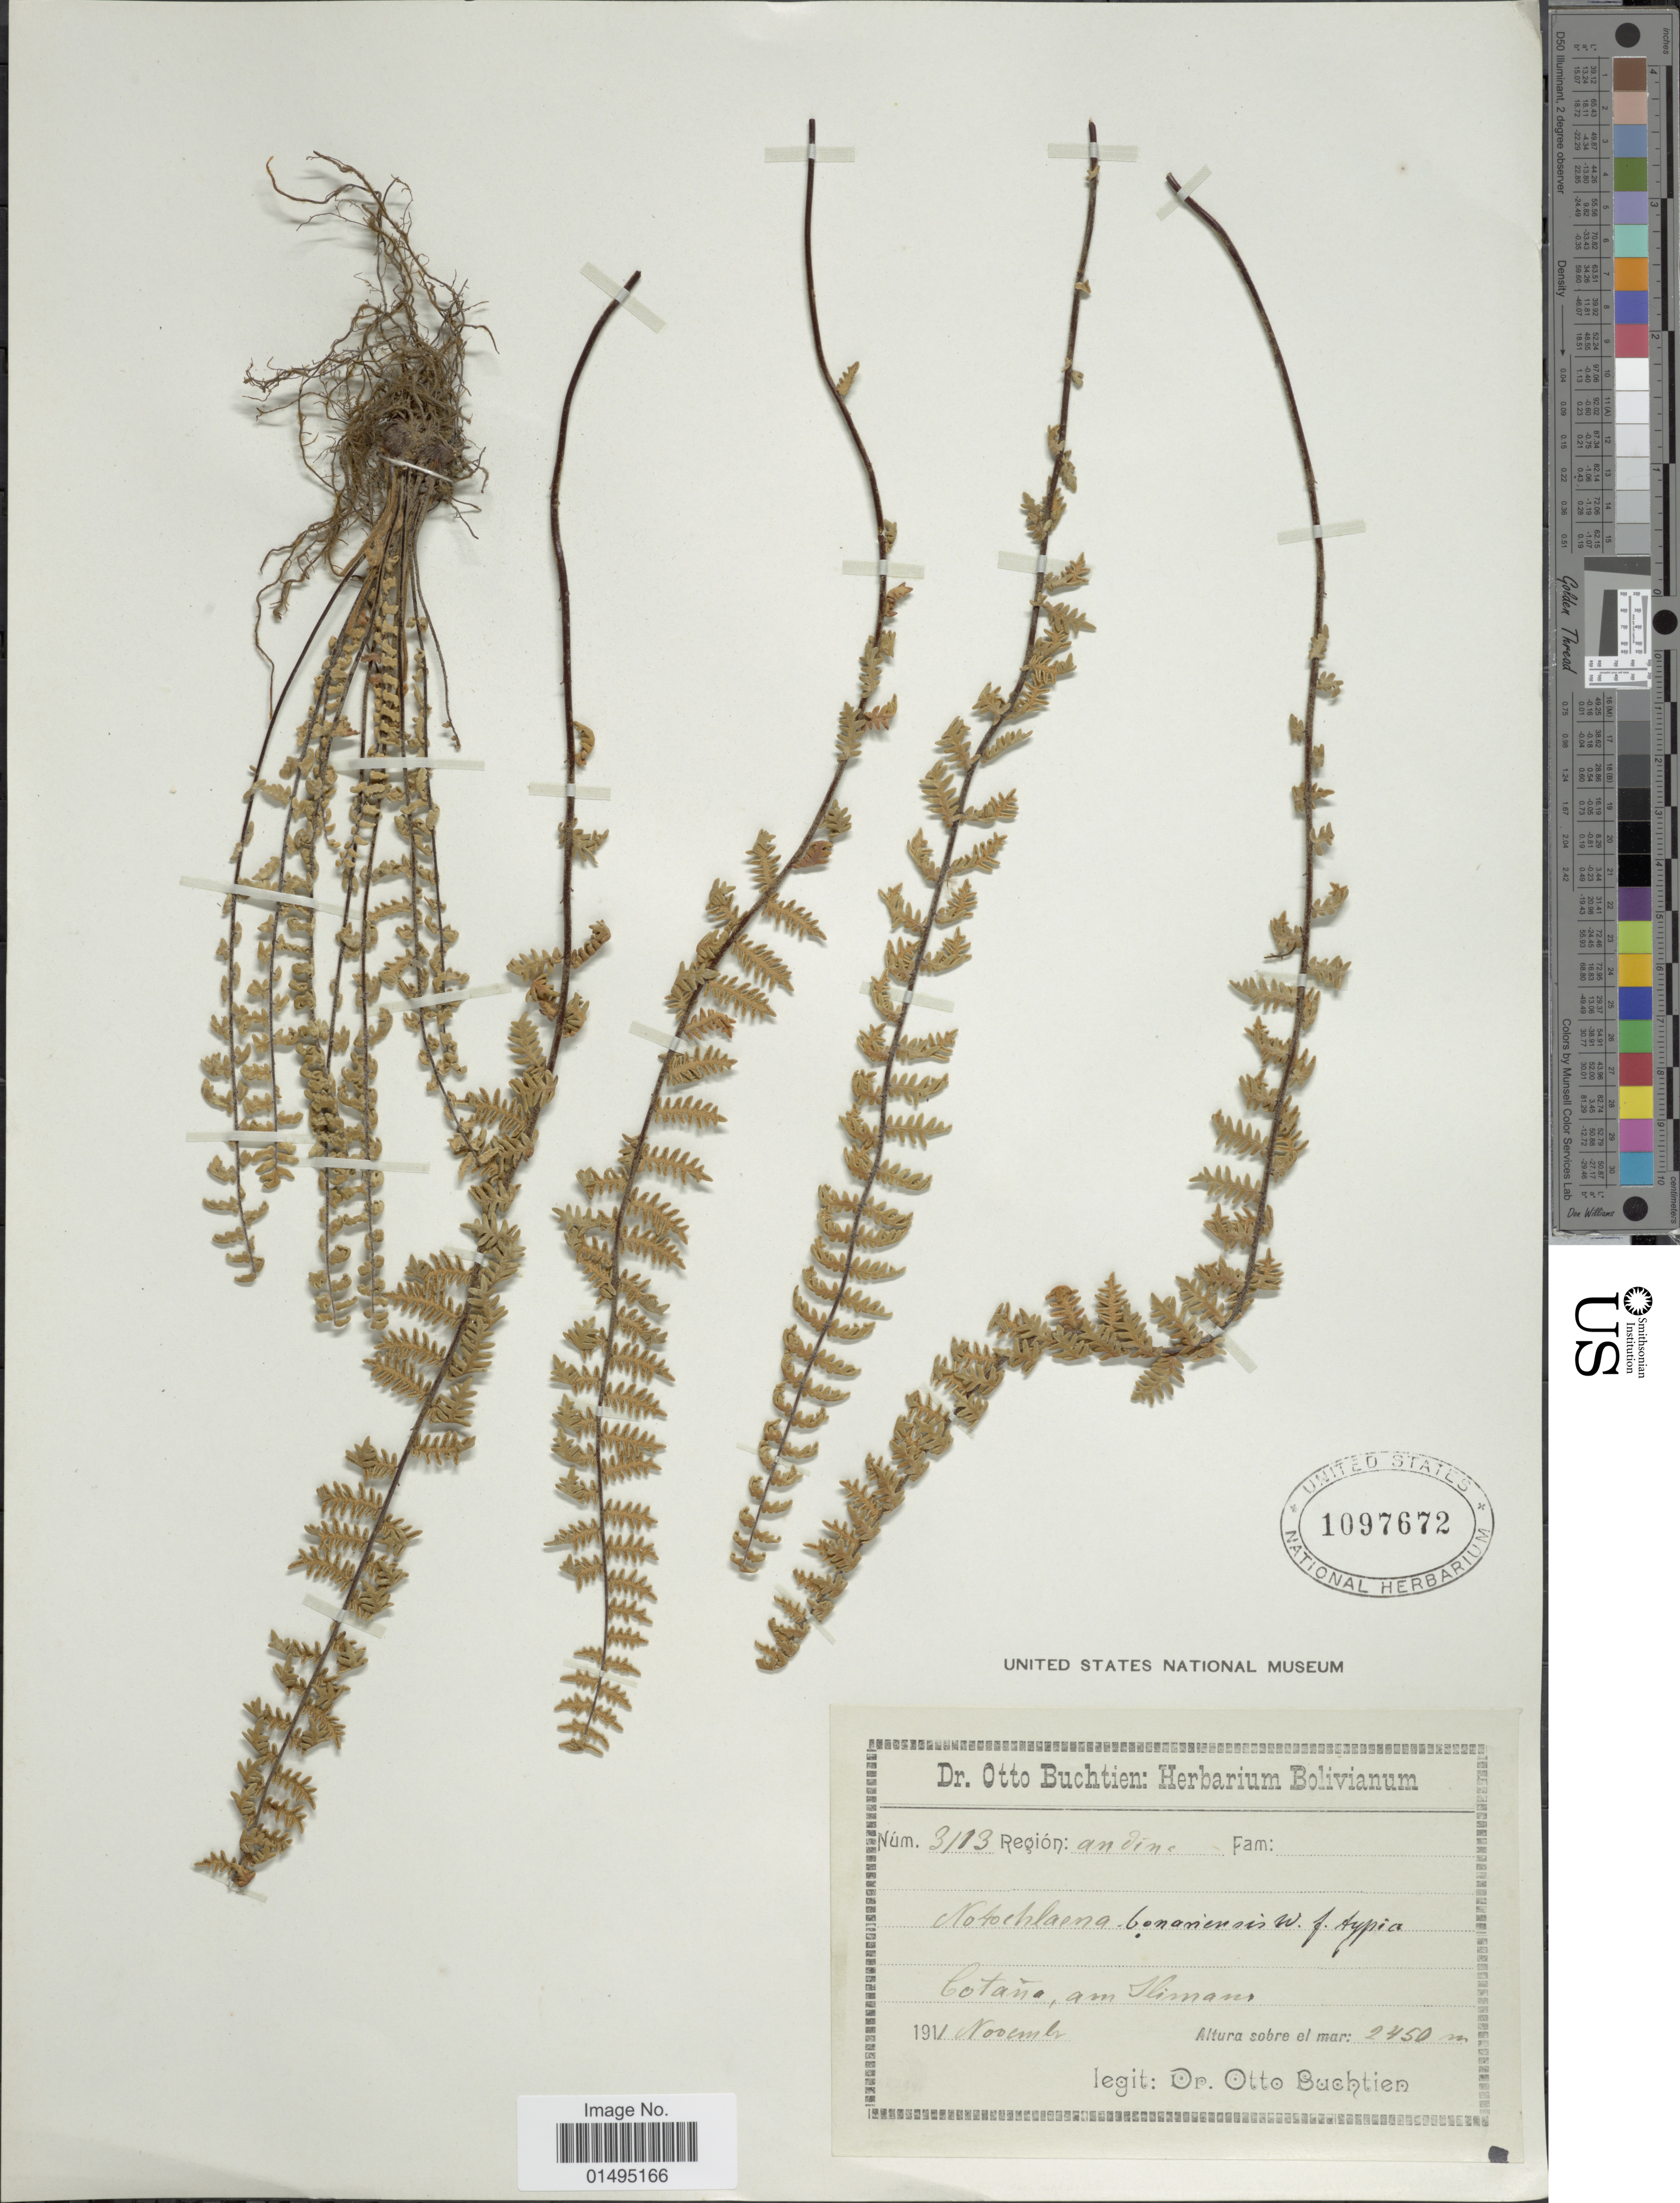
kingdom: Plantae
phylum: Tracheophyta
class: Polypodiopsida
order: Polypodiales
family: Pteridaceae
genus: Myriopteris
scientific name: Myriopteris aurea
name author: (Poir.) Grusz & Windham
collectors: O. Buchtien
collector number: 3113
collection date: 1911-11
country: Bolivia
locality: Cotaña, at Illimani, Region: andina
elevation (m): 2450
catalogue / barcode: US 1097672